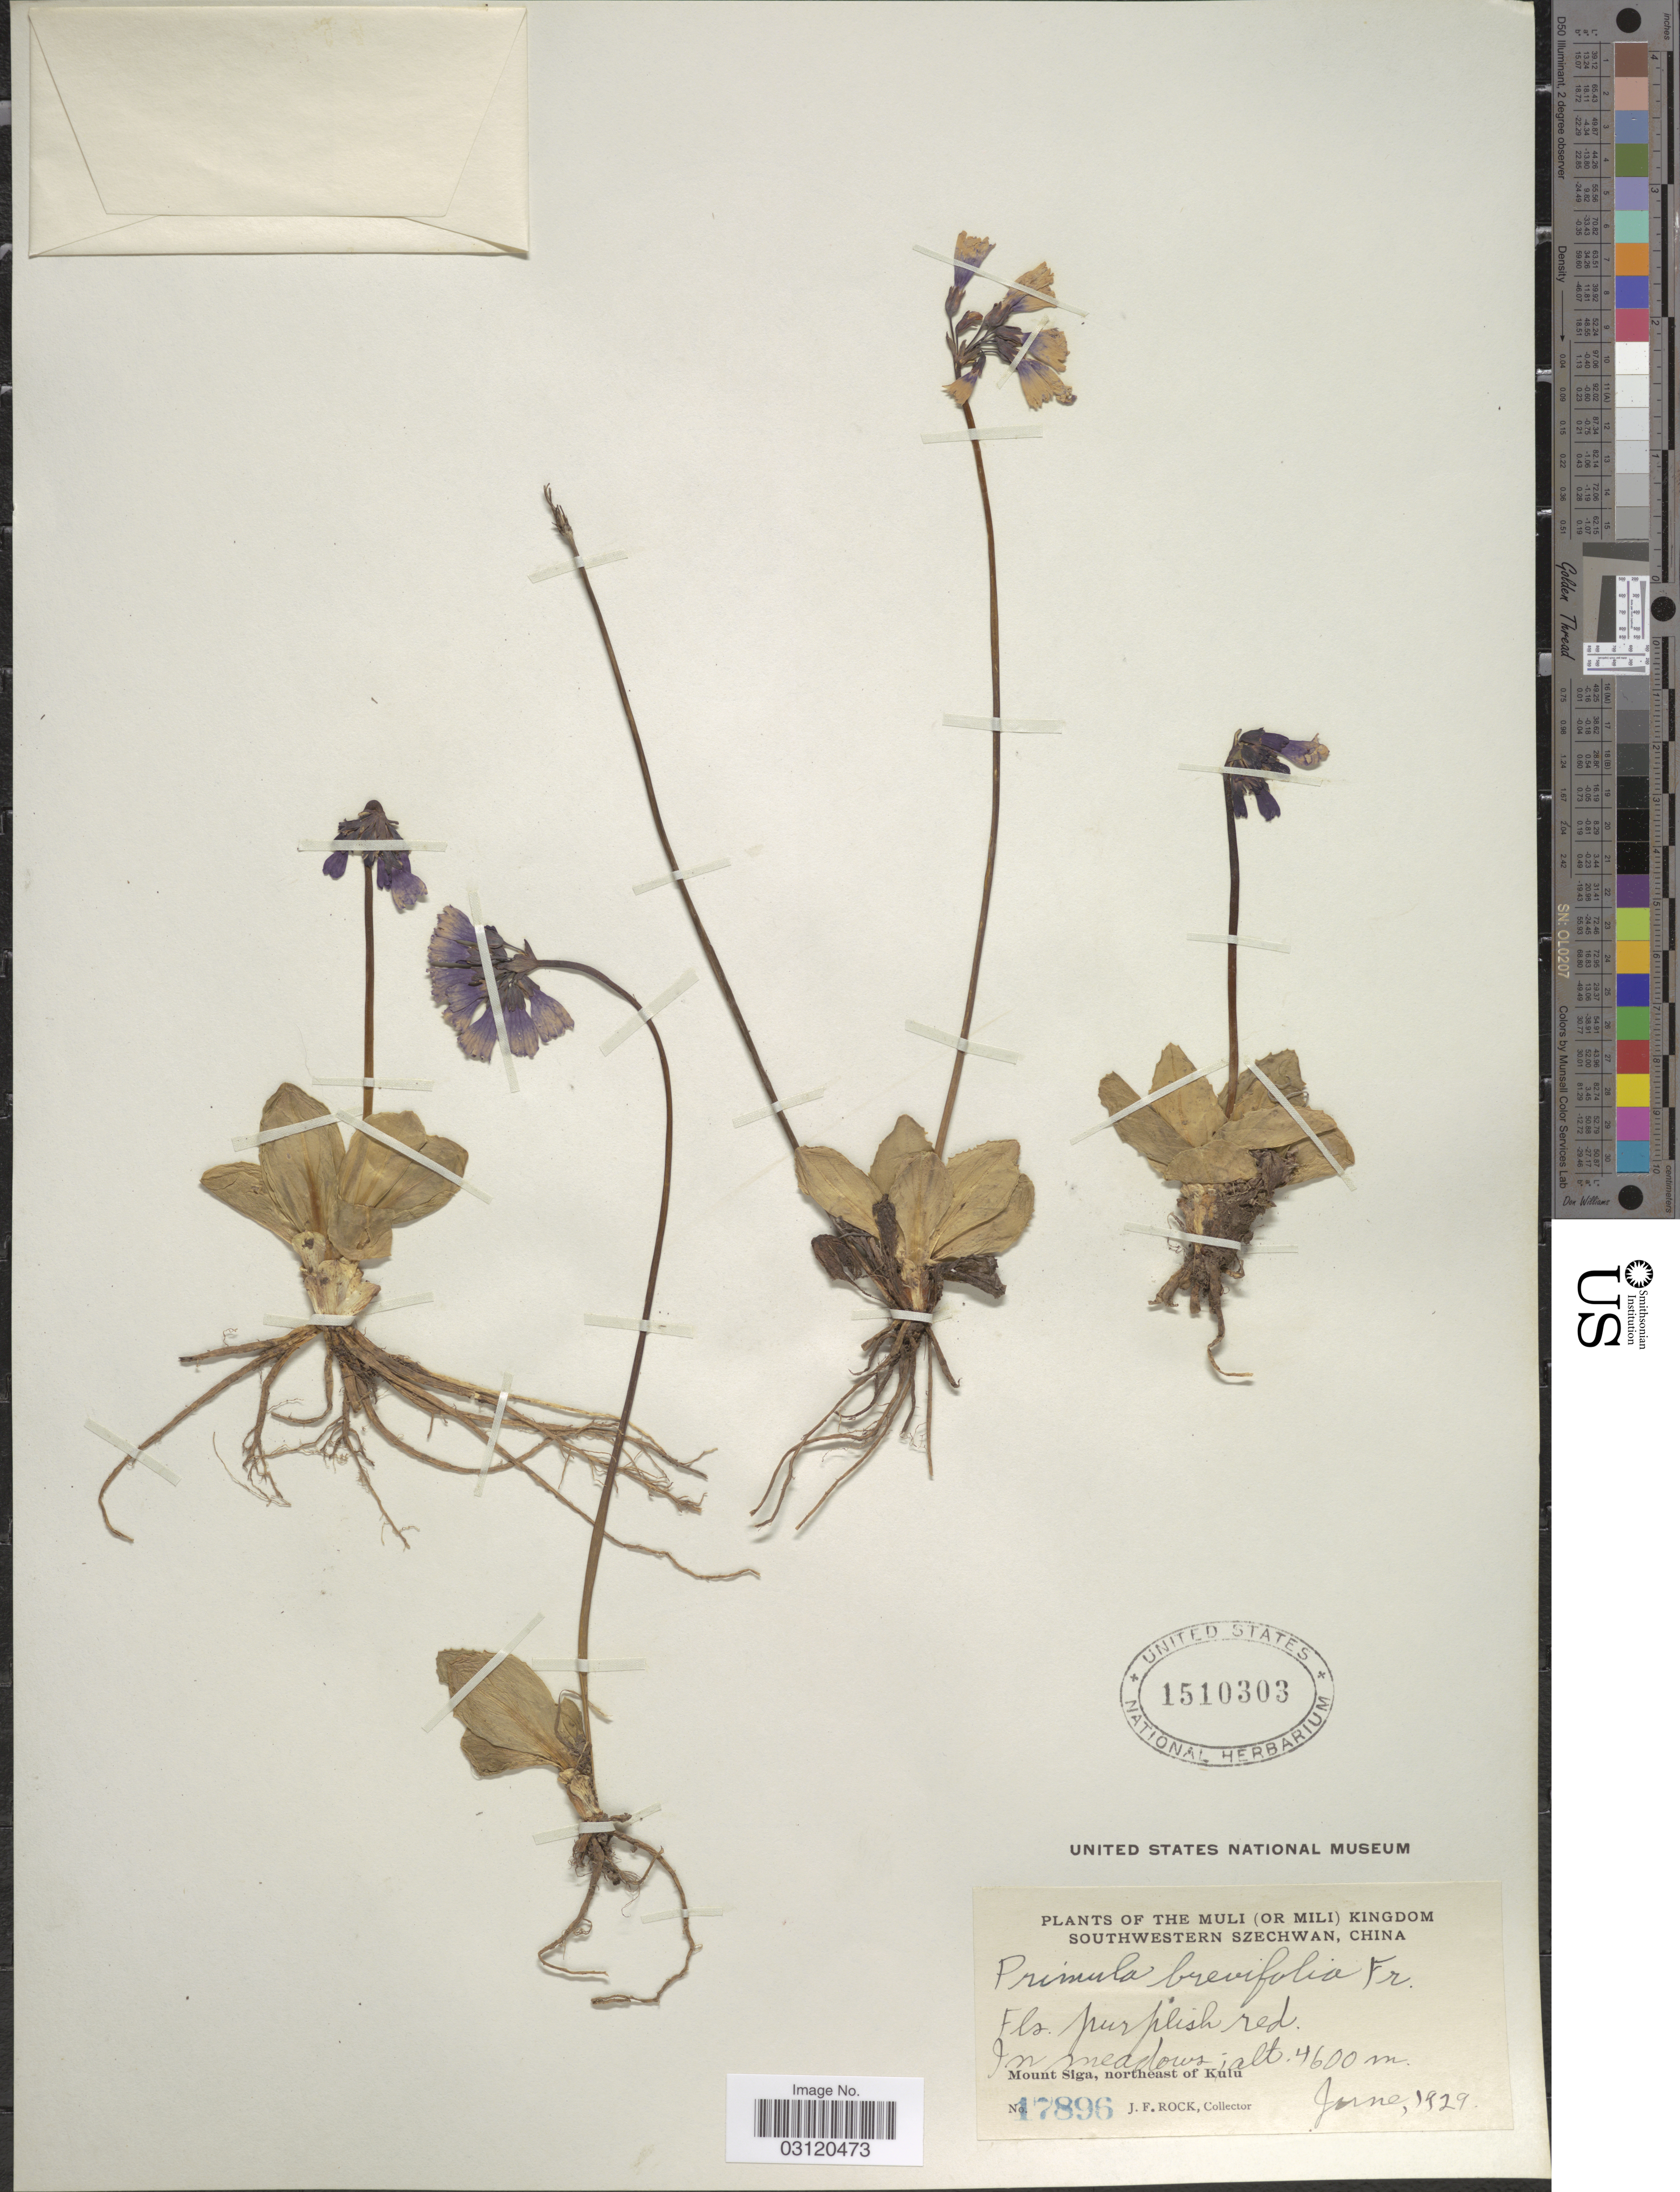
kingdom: Plantae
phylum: Tracheophyta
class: Magnoliopsida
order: Ericales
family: Primulaceae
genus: Primula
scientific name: Primula amethystina subsp. brevifolia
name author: (Forrest) W.W. Sm. & Forrest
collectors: J. Rock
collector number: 17896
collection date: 1929-06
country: China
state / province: Sichuan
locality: Muli (or Mili) Kingdom. Southwestern Szechwan. Mount Siga, northeast of Kulu.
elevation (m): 4600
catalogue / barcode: US 1510303